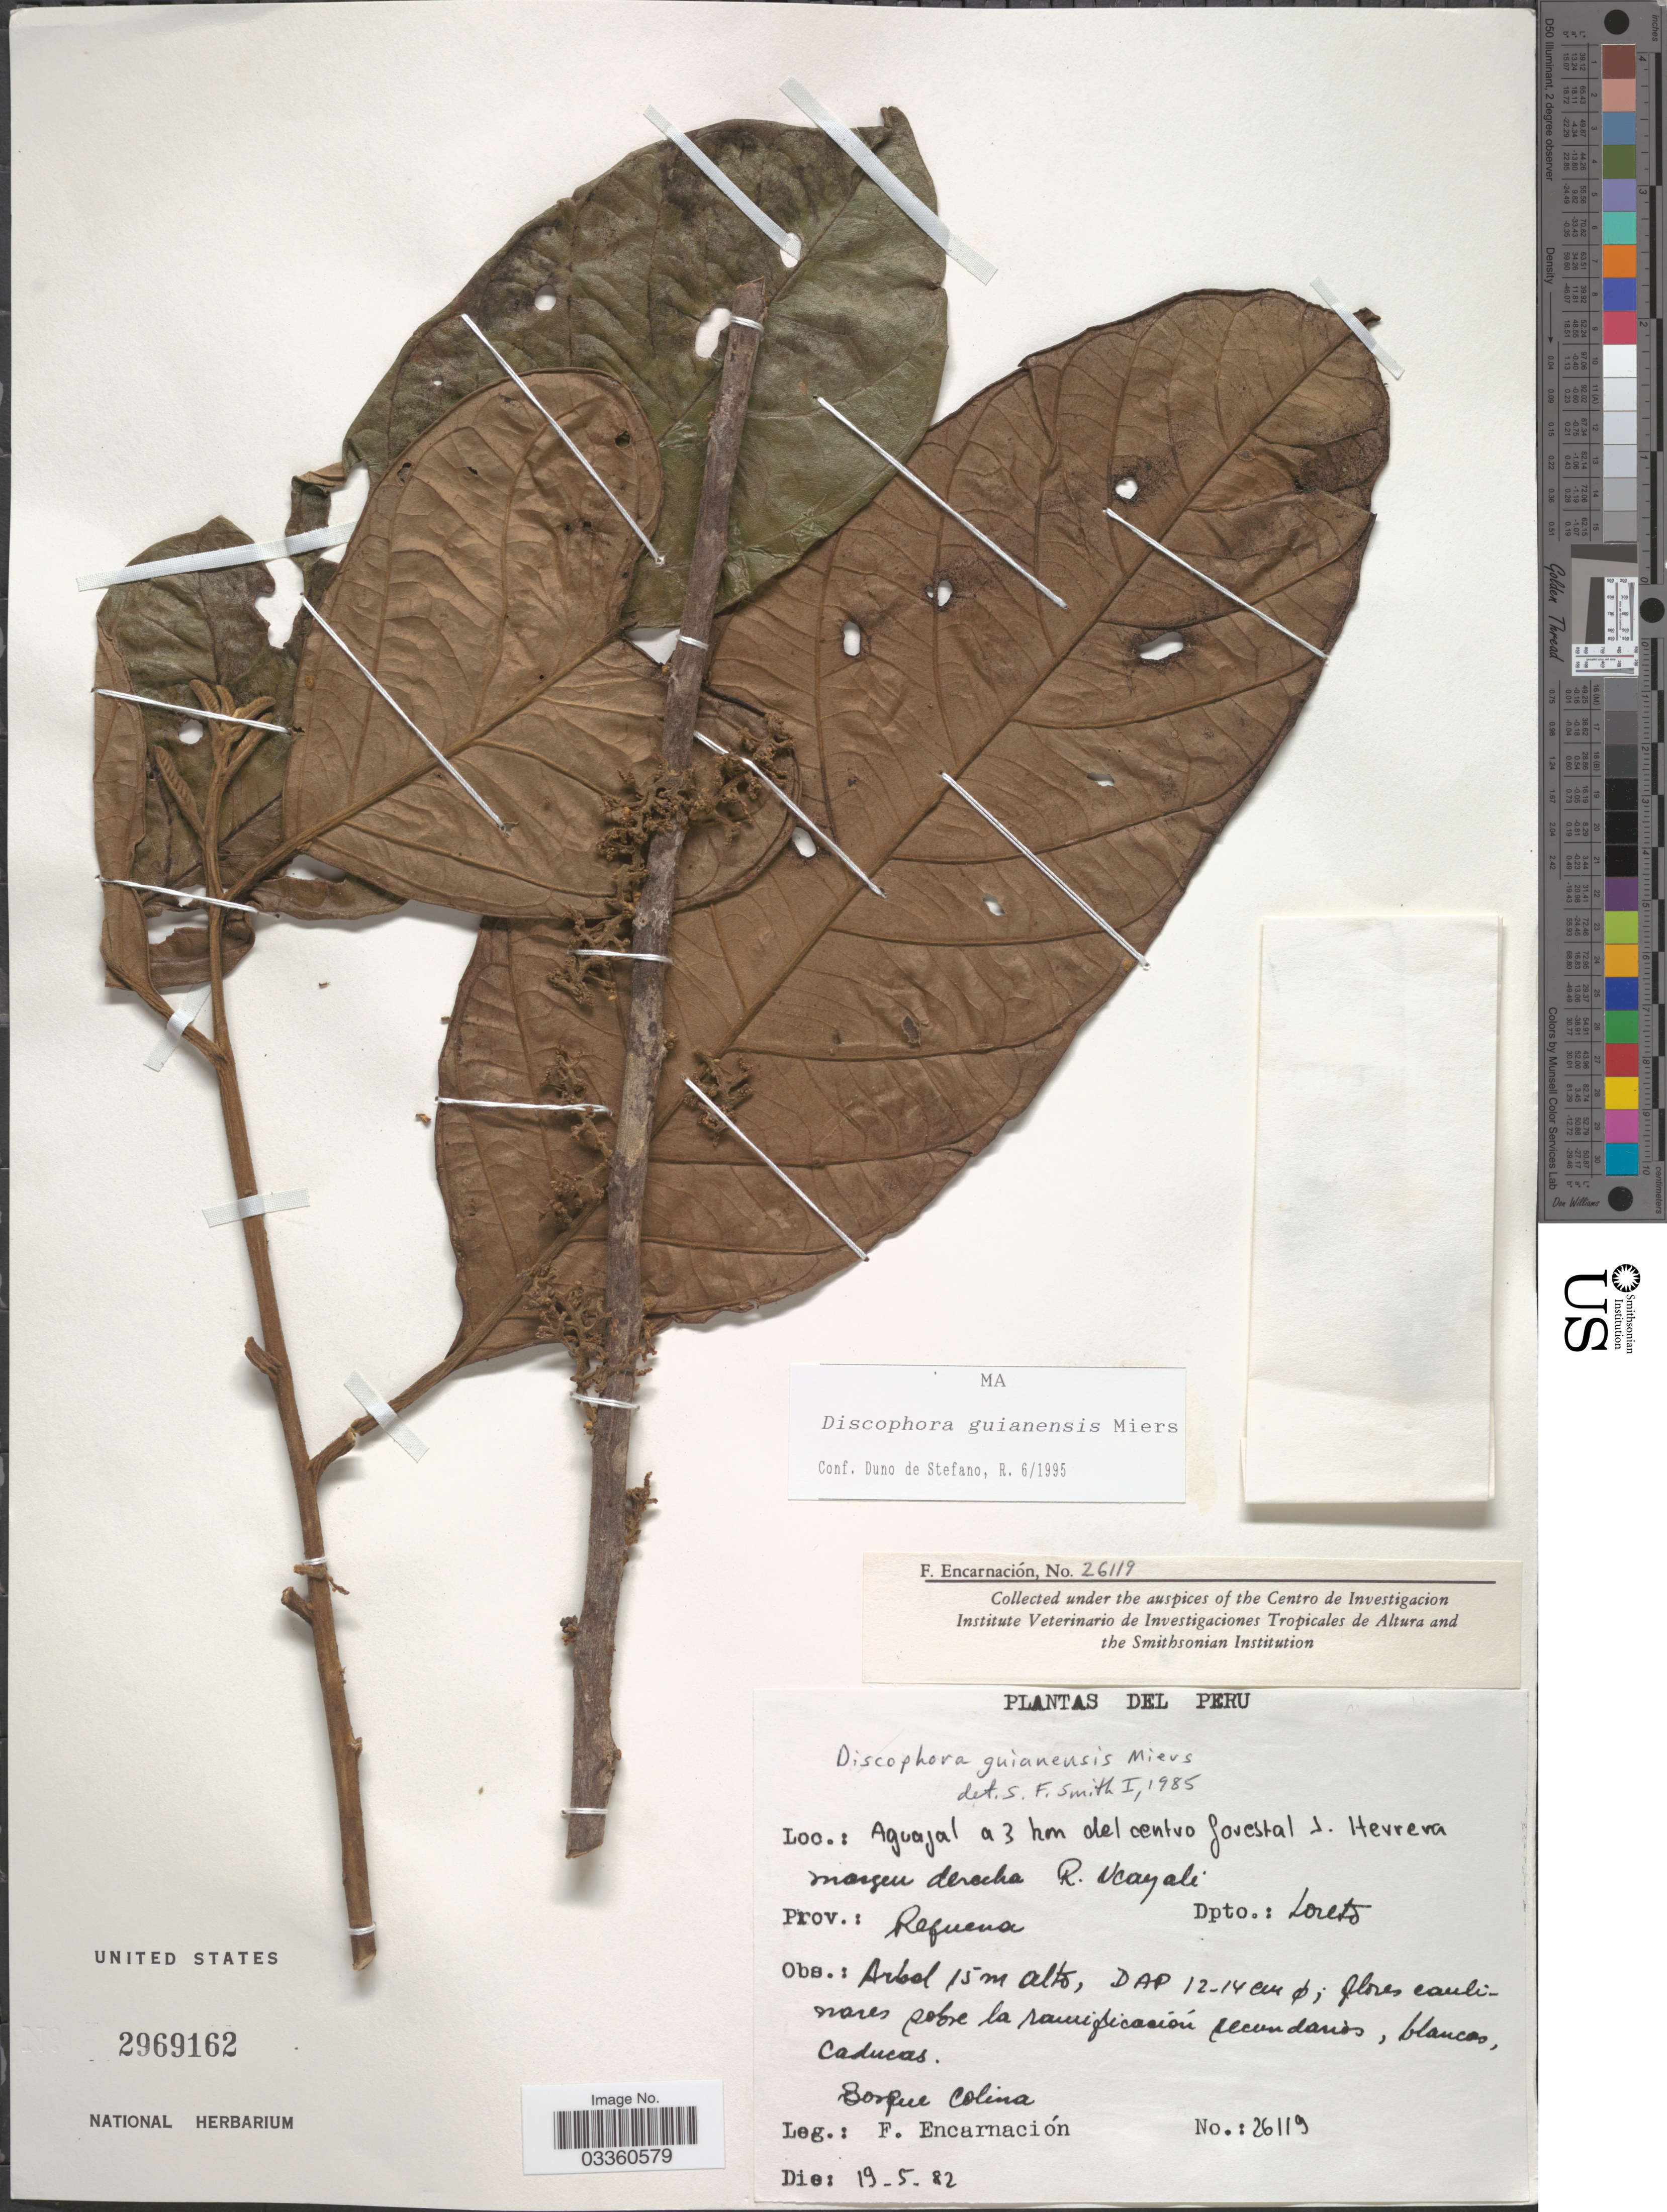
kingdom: Plantae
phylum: Tracheophyta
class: Magnoliopsida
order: Cardiopteridales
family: Stemonuraceae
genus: Discophora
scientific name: Discophora guianensis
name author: Miers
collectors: F. Encarnación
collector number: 26119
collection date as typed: Transcribed d/m/y: 19/5/82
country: Peru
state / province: Loreto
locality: Aguajal a 3 km. del centro forestal J. Herrera margen derecha R. Ucayali. Prov. Requena, Dpto. Loreto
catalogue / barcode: US 2969162